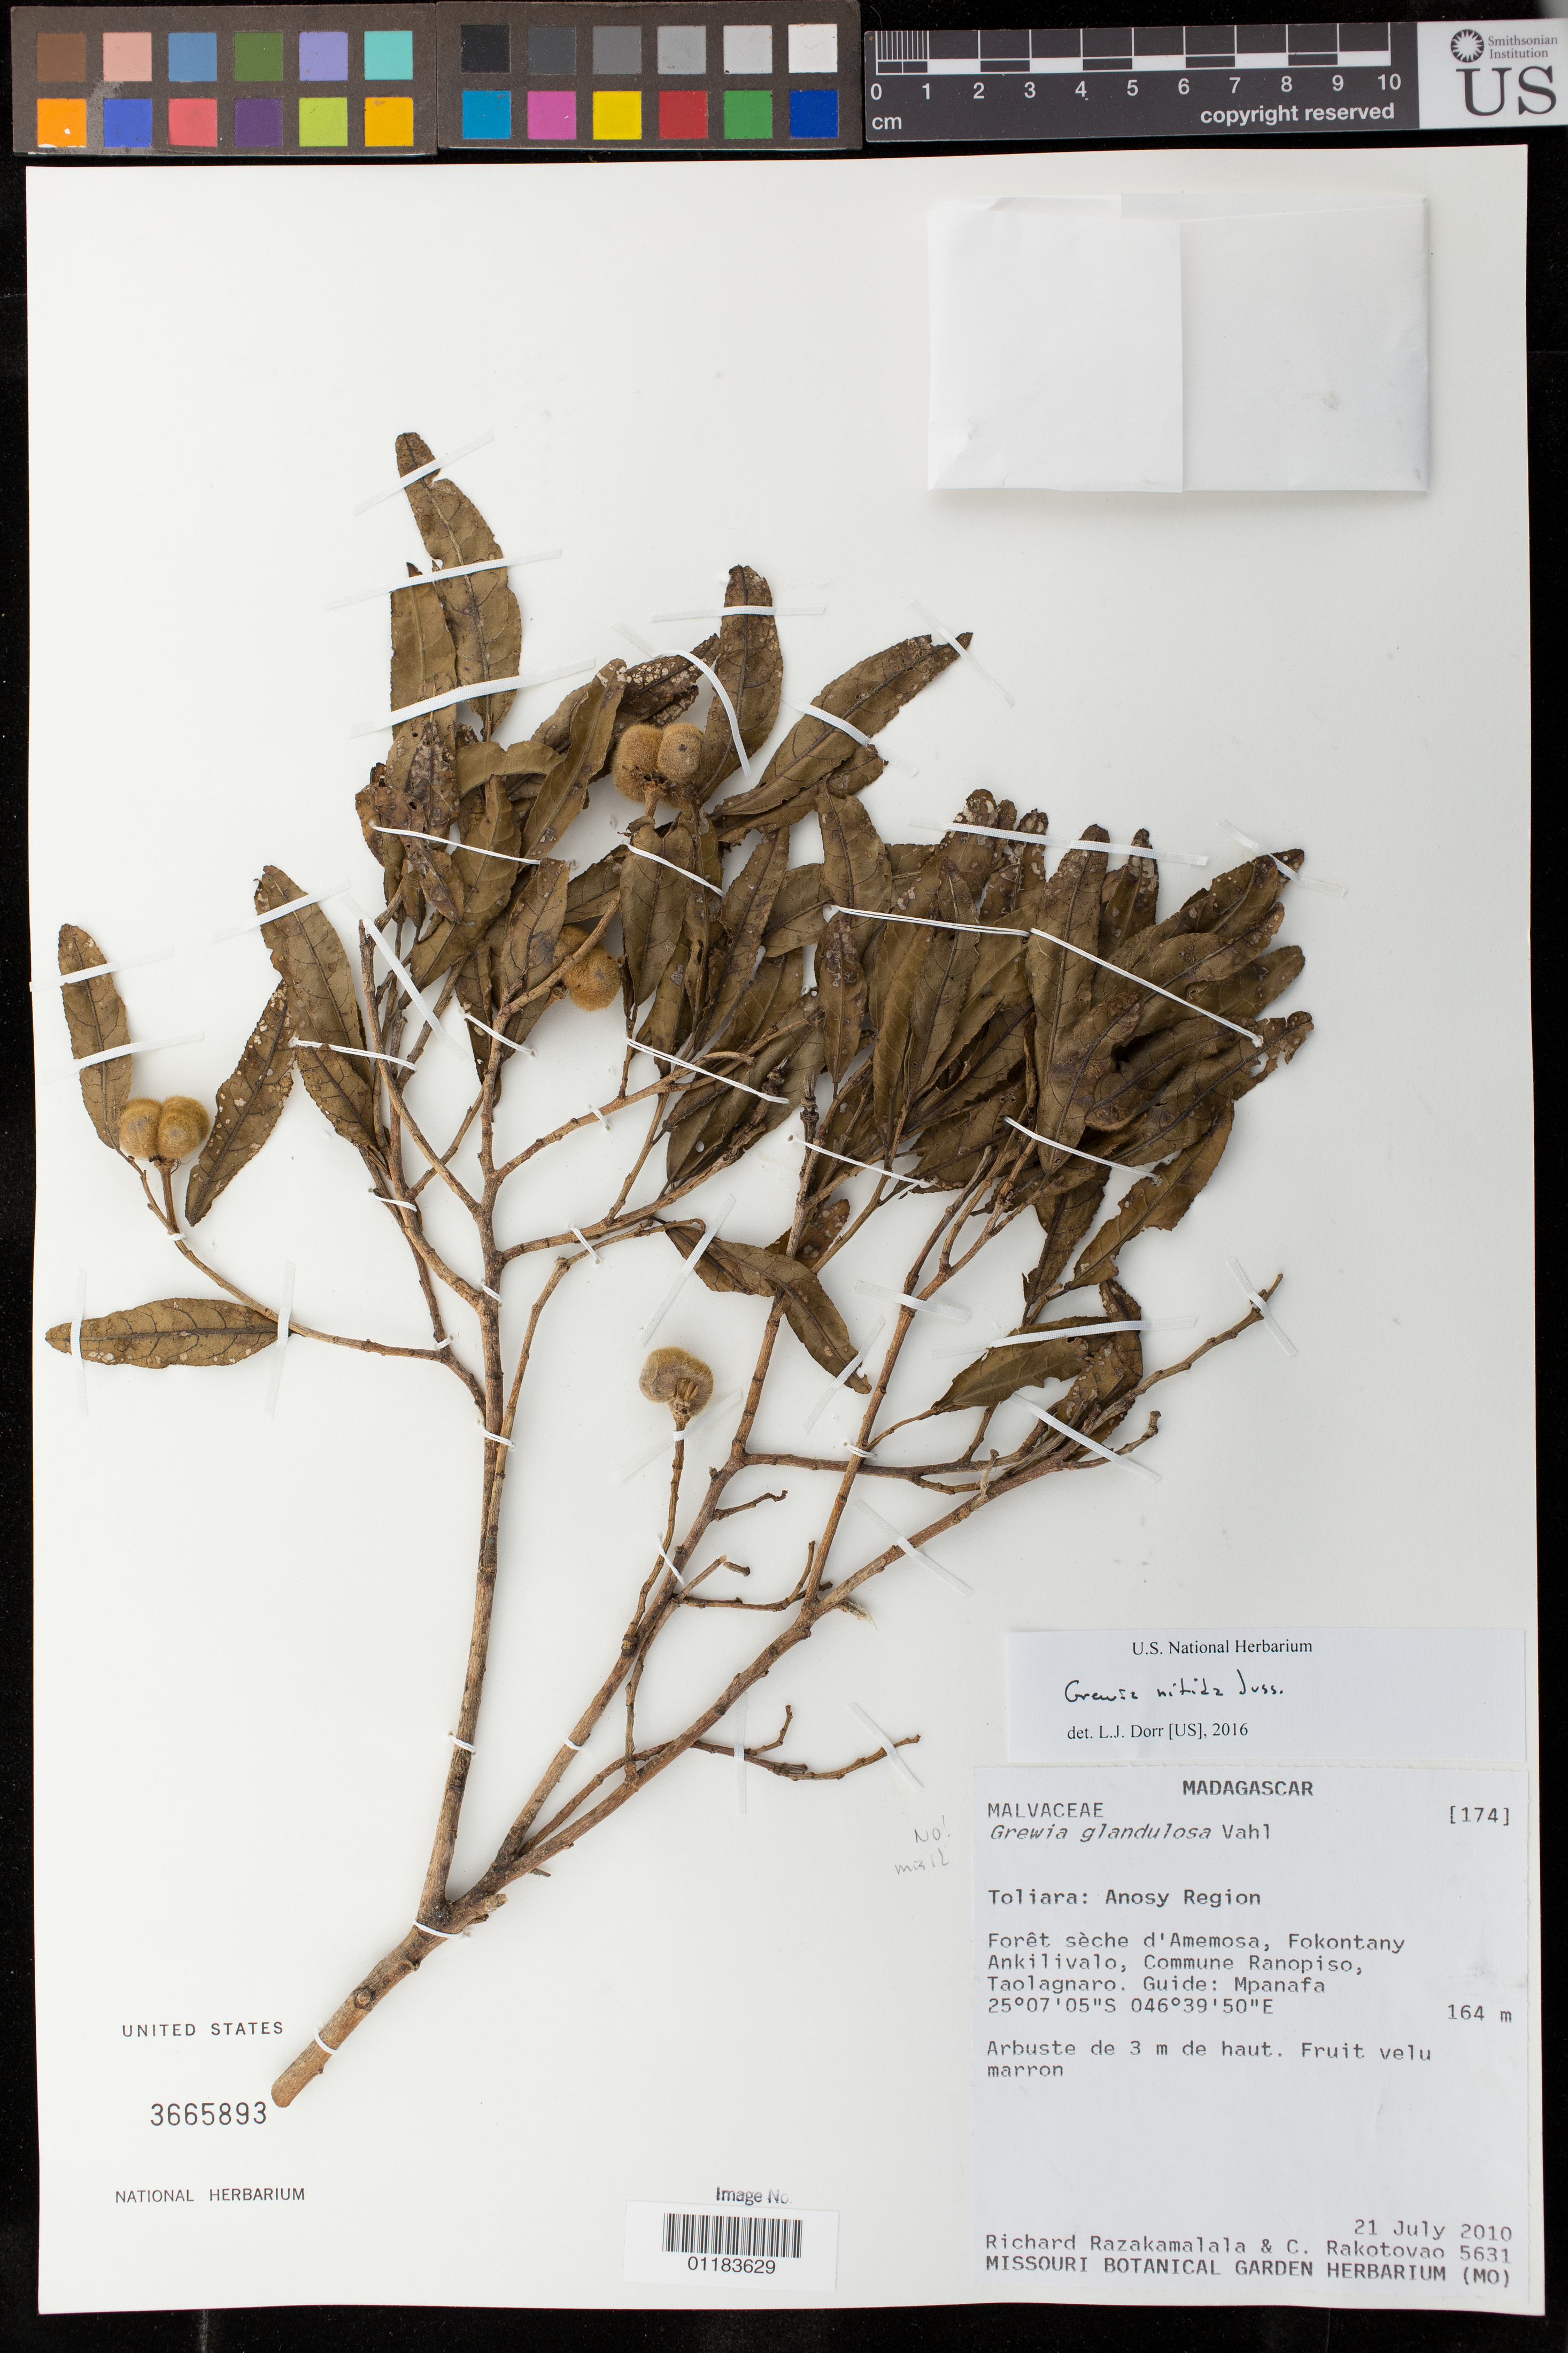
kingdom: Plantae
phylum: Tracheophyta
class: Magnoliopsida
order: Malvales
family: Malvaceae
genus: Grewia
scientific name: Grewia nitida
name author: Juss.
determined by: Dorr, L. J., (BOT), Smithsonian Institution - National Museum of Natural History (UNITED STATES)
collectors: R. Razakamalala et al.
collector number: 5631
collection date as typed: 21 July 2010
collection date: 2010-07-21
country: Madagascar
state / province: Anosy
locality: Fokontany Ankilivalo, Commune Ranopiso, Taolagnaro. Foret seche d'Amemosa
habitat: foret seche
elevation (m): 164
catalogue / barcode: US 3665893